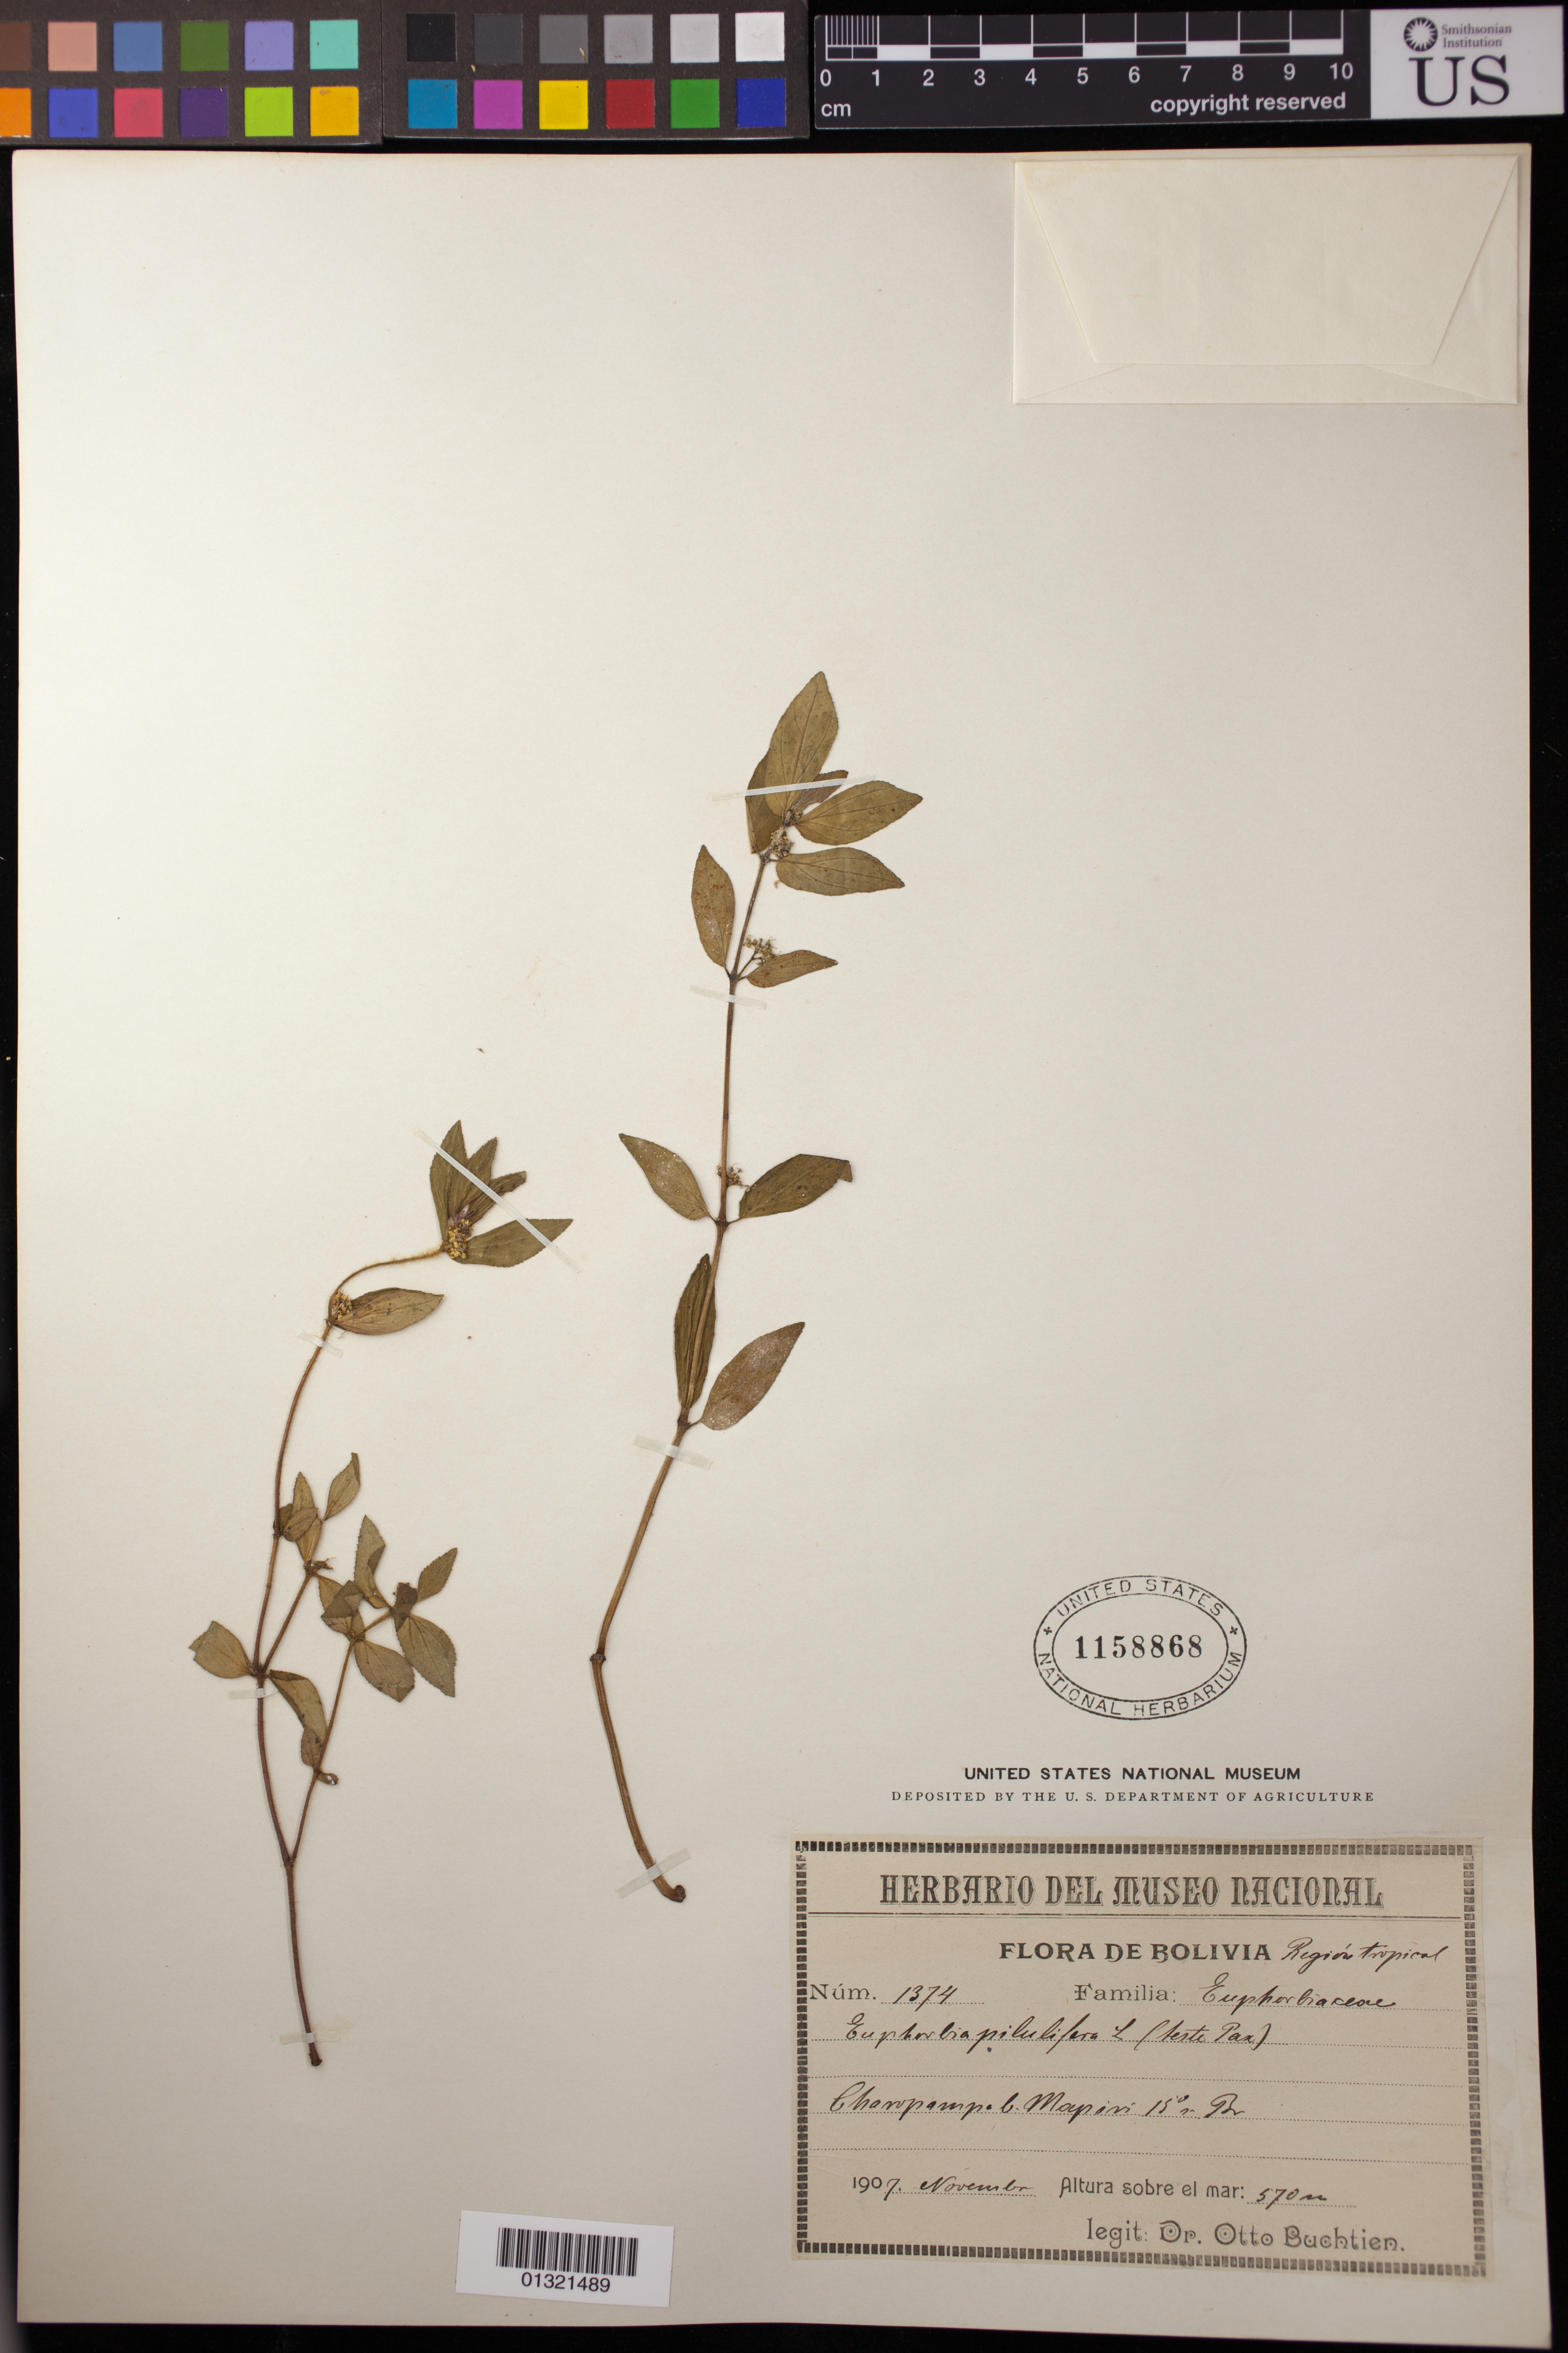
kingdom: Plantae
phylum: Tracheophyta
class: Magnoliopsida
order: Malpighiales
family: Euphorbiaceae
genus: Euphorbia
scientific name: Euphorbia hirta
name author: L.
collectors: O. Buchtien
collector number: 1374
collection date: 1907-11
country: Bolivia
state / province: La Paz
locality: Charopampa b. Mapiri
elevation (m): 570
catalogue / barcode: US 1158868